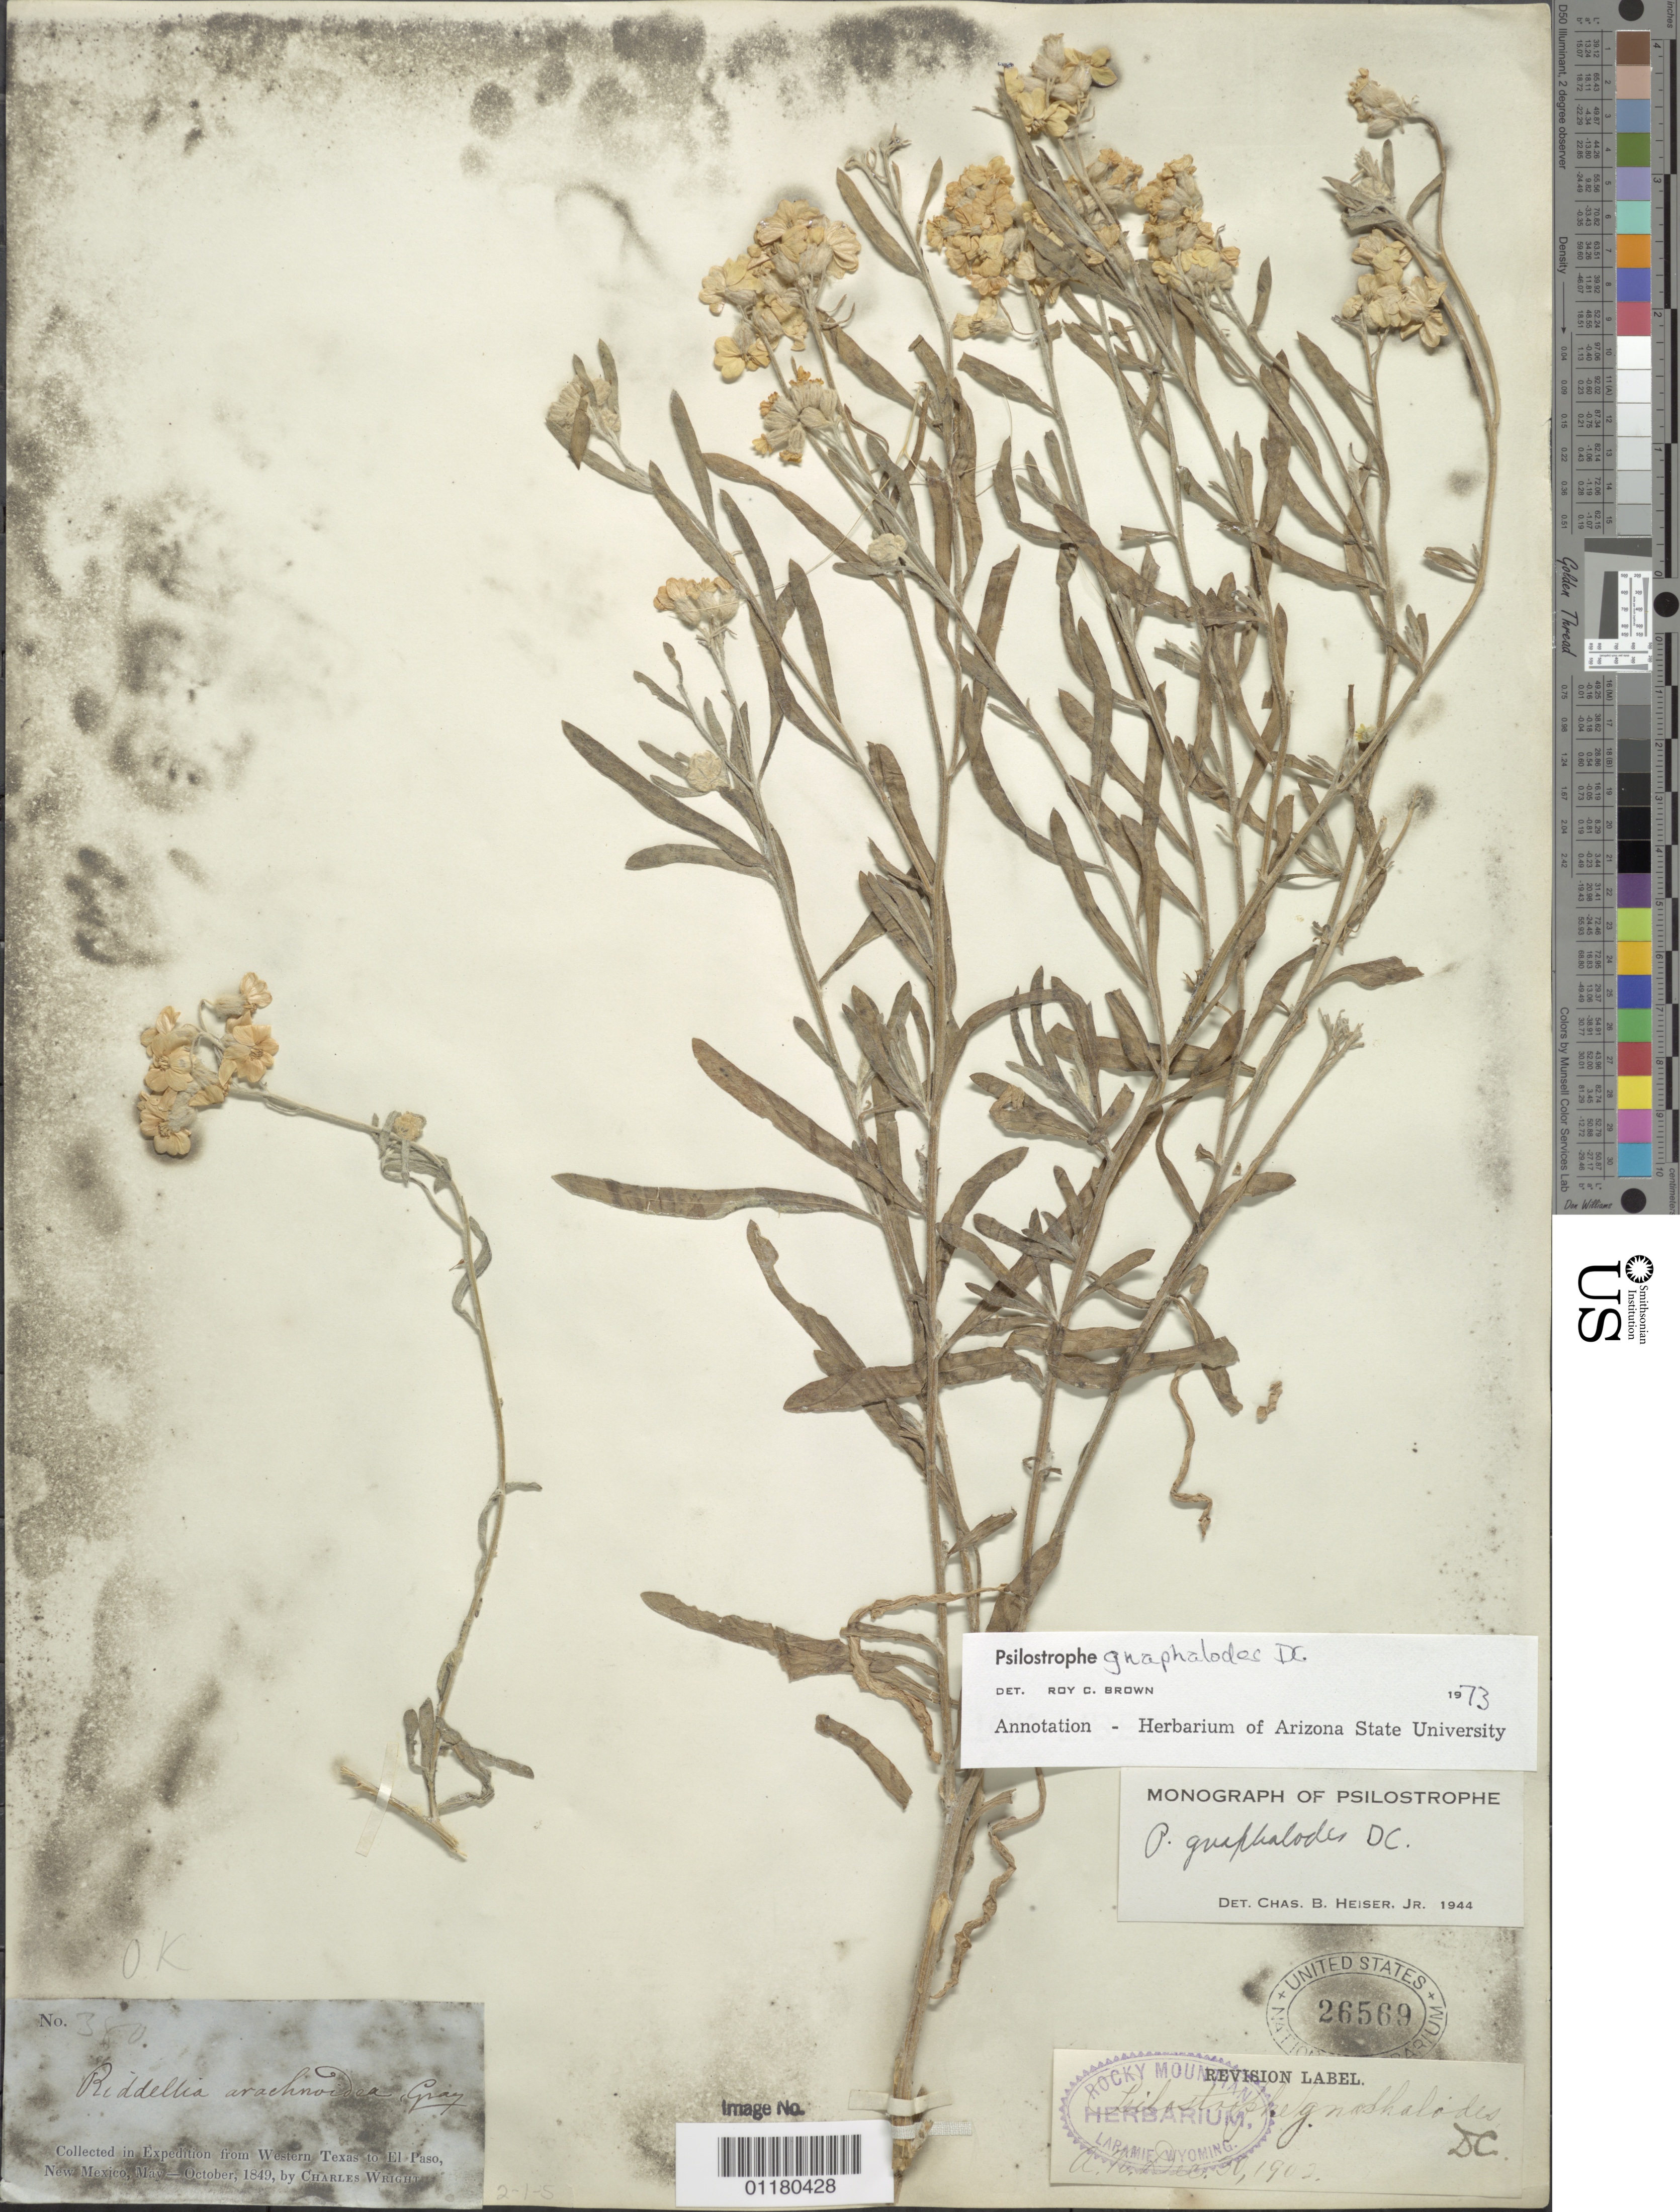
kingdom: Plantae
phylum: Tracheophyta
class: Magnoliopsida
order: Asterales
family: Asteraceae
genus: Psilostrophe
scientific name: Psilostrophe gnaphaloides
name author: DC.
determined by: Brown, Roy C.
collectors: C. Wright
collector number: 380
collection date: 1849-05/1849-10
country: United States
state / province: New Mexico / Texas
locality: from Western Texas to El Paso, New Mexico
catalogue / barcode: US 26569